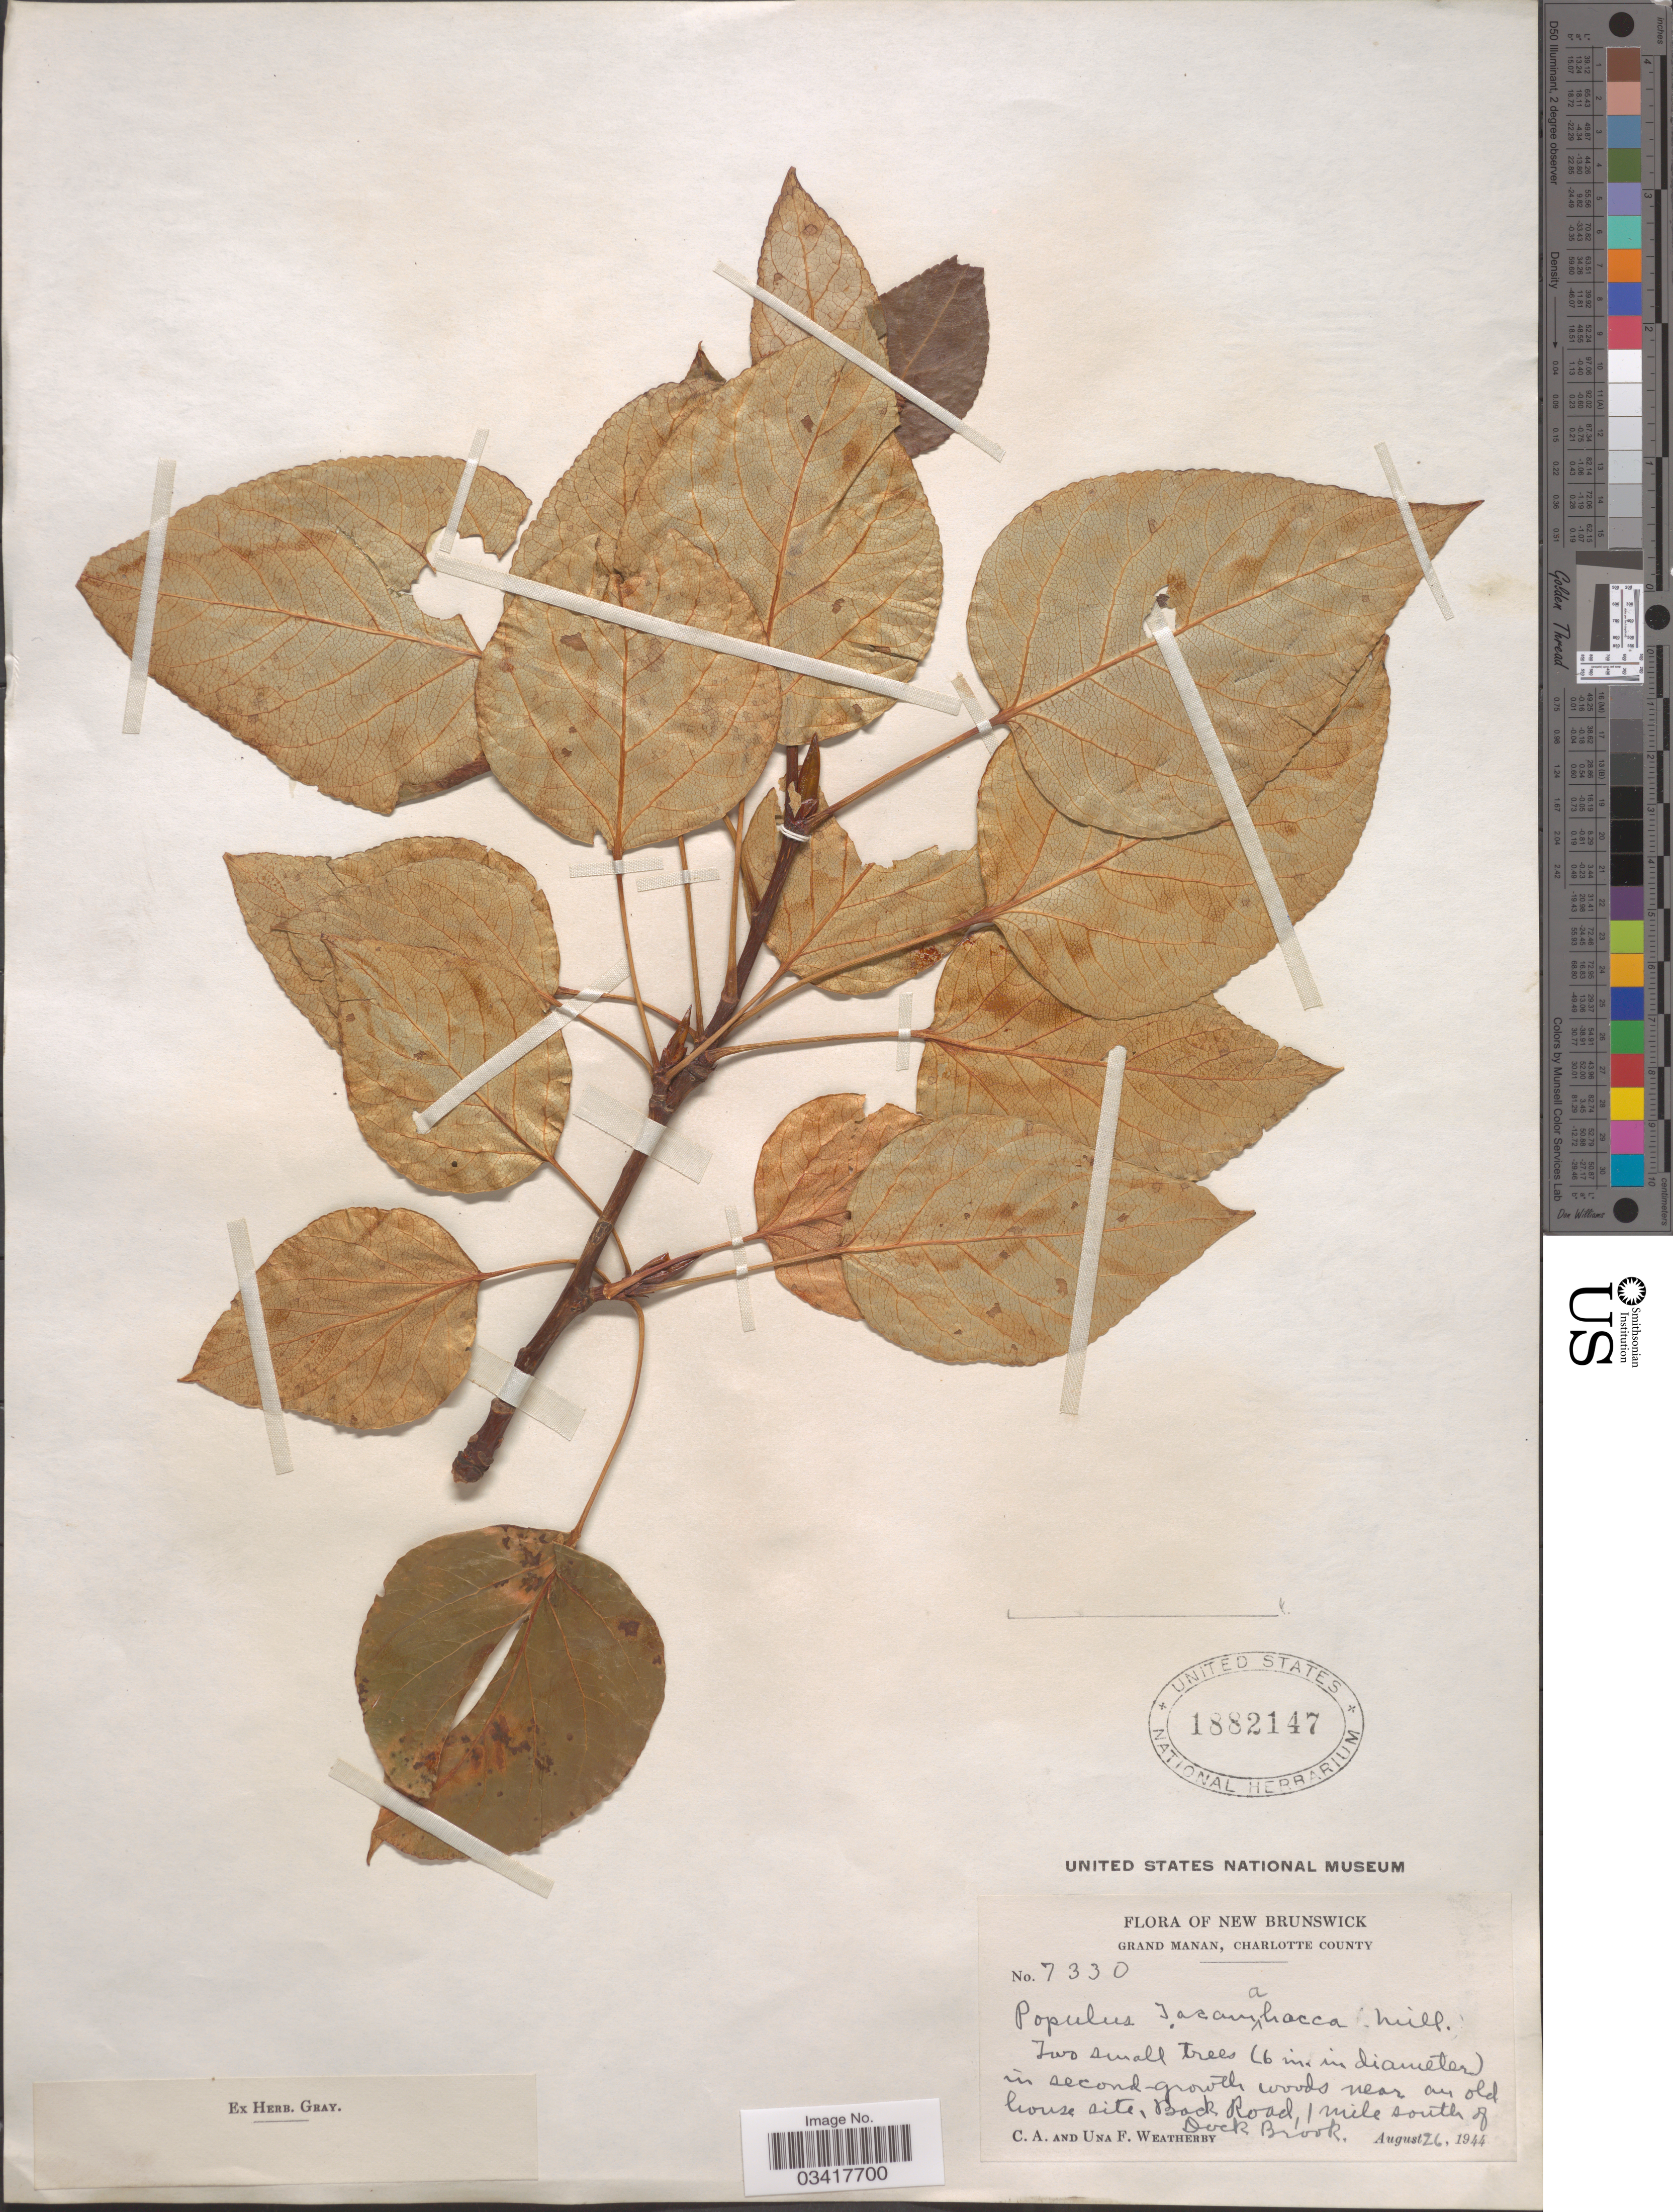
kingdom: Plantae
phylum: Tracheophyta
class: Magnoliopsida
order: Malpighiales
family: Salicaceae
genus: Populus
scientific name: Populus balsamifera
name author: L.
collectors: C. A. Weatherby & U. Weatherby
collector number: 7330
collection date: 1944-08-26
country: Canada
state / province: New Brunswick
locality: Grand Manan, Charlotte County. Near old house site, Back Road, 1 mile south of Dock Brook.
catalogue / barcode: US 1882147